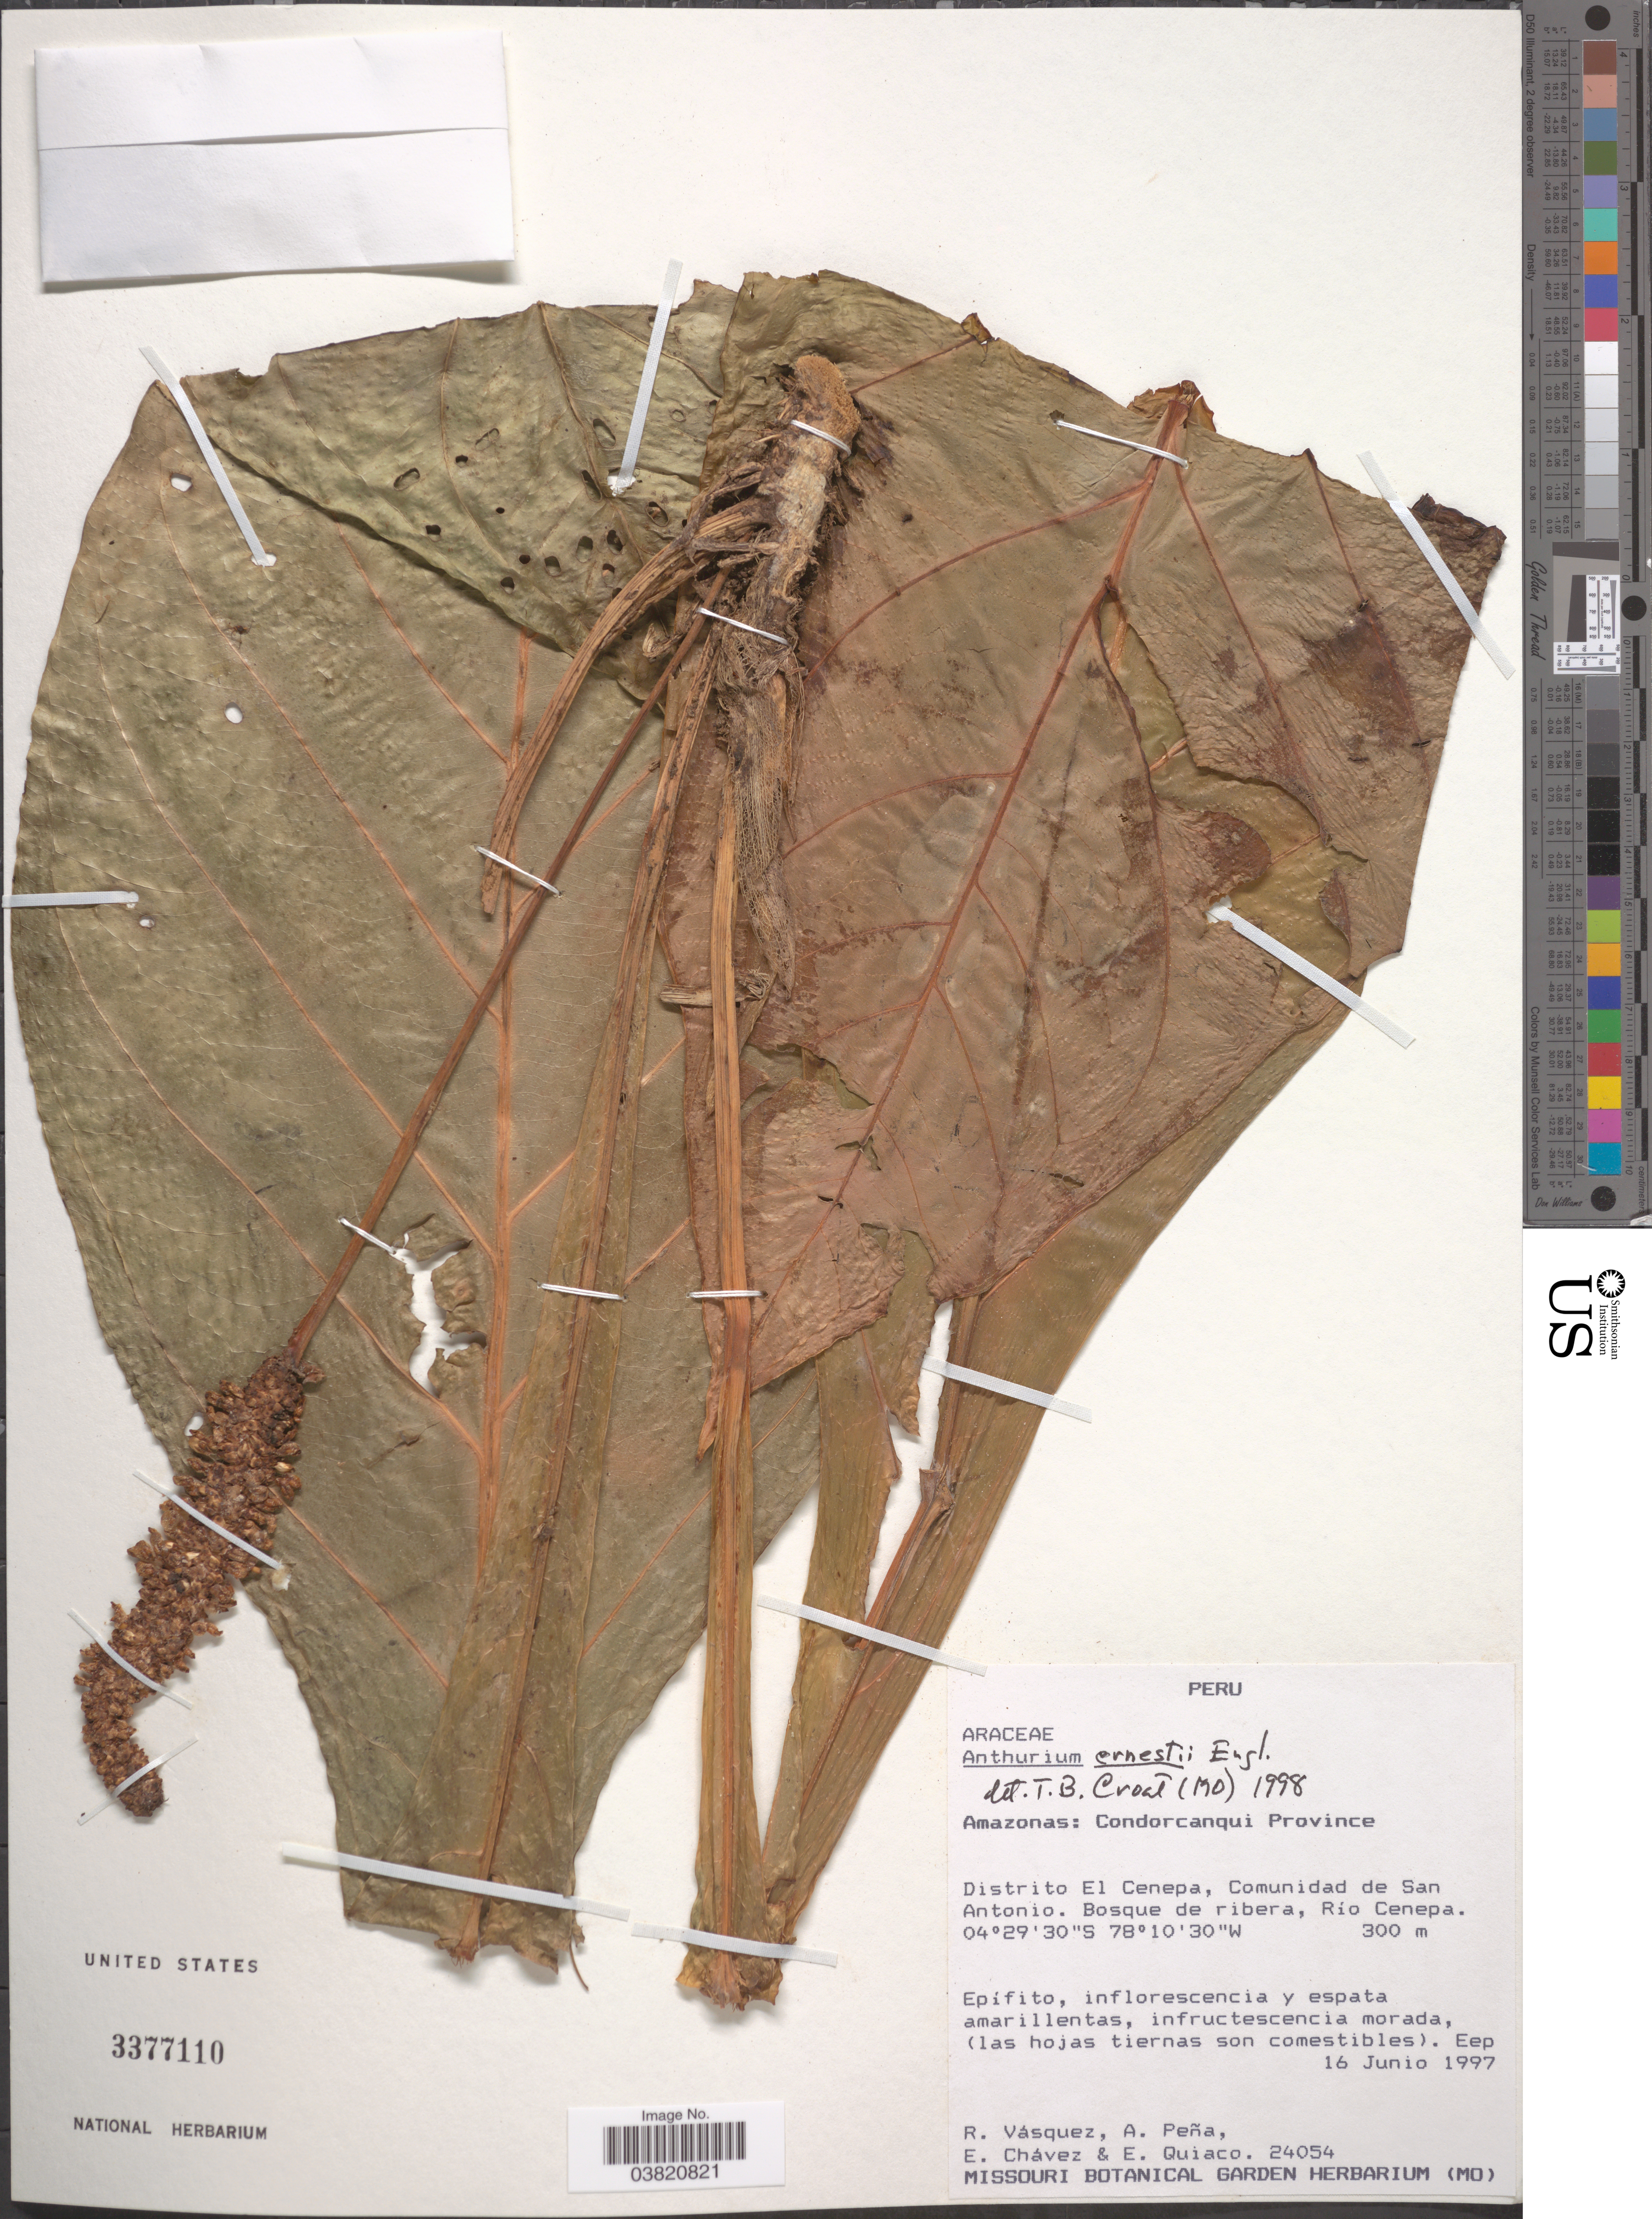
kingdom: Plantae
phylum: Tracheophyta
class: Liliopsida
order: Alismatales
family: Araceae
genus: Anthurium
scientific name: Anthurium eminens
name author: Schott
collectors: R. Vásquez, A. Peña, E. Chávez & E. Quiaco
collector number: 24054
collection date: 1997-06-16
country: Peru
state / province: Amazonas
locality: Condorcanqui Province. Distrito El Cenepa, Comunidad de San Antonio. Bosque de ribera, Ríbera Cenepa.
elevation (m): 300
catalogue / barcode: US 3377110